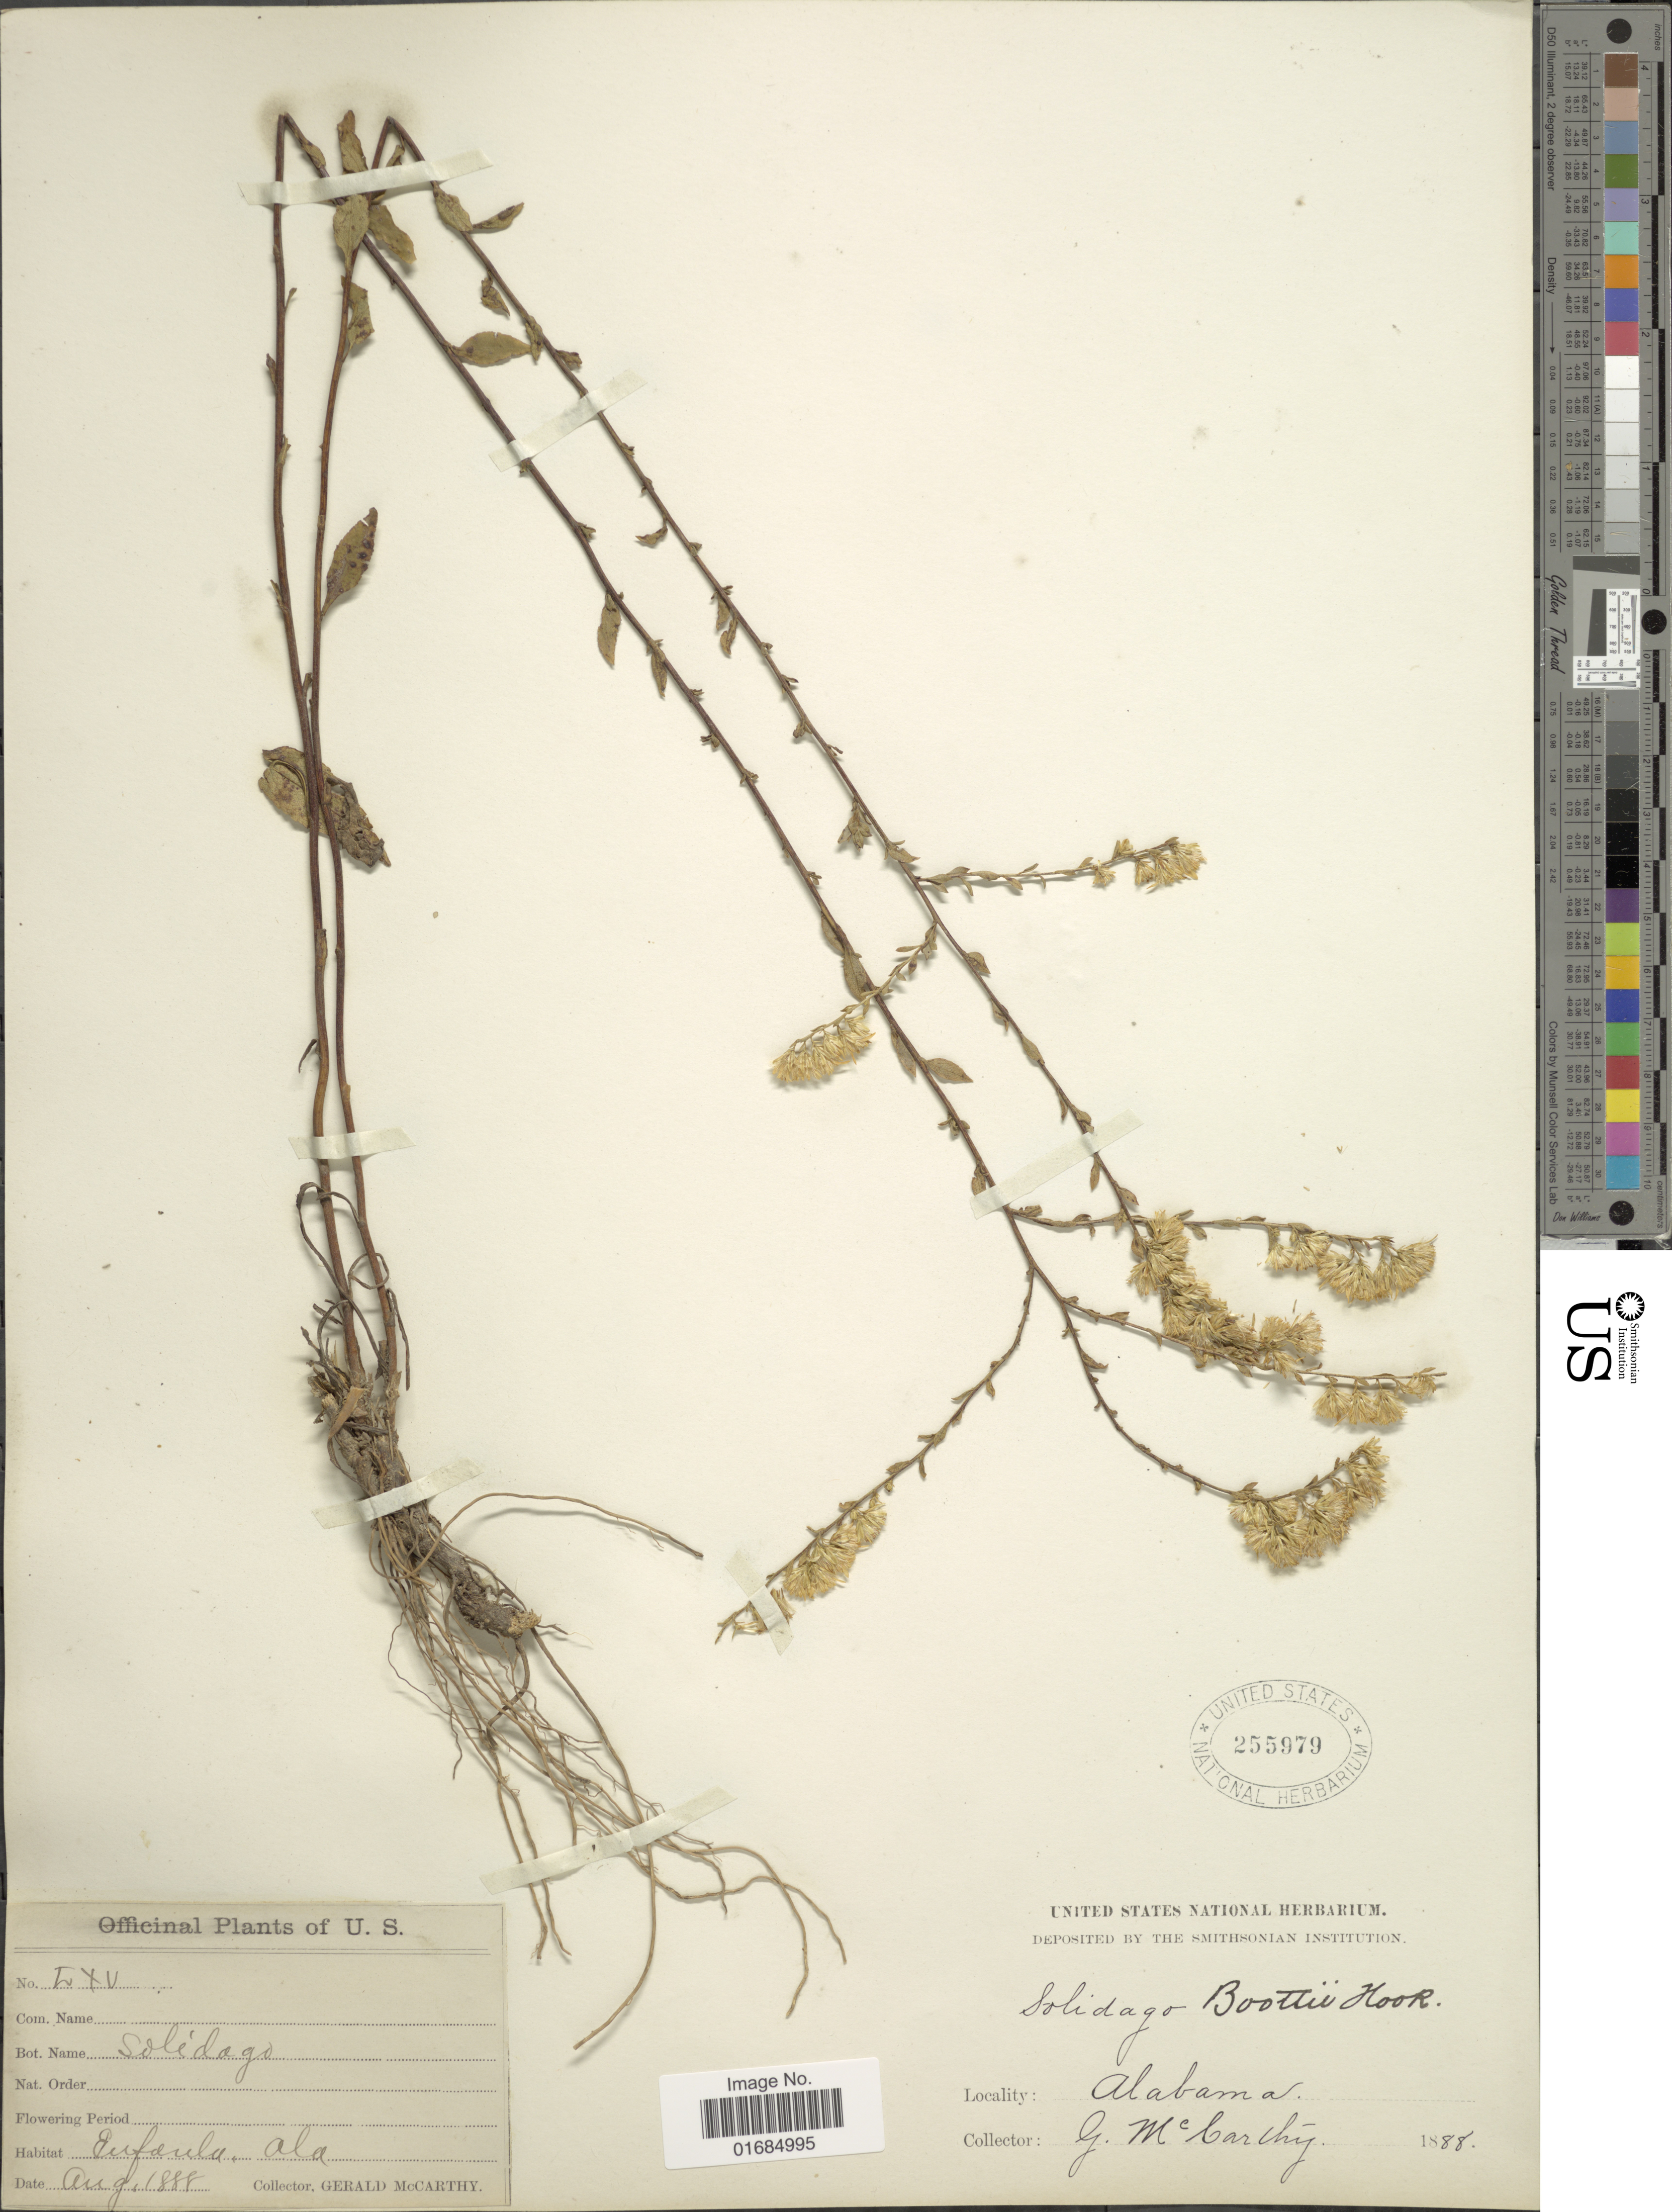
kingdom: Plantae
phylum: Tracheophyta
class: Magnoliopsida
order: Asterales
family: Asteraceae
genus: Solidago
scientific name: Solidago boottii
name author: Hook.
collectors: M. McCarthy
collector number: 65 ?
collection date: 1888-08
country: United States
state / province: Alabama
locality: Eufaula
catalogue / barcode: US 255979